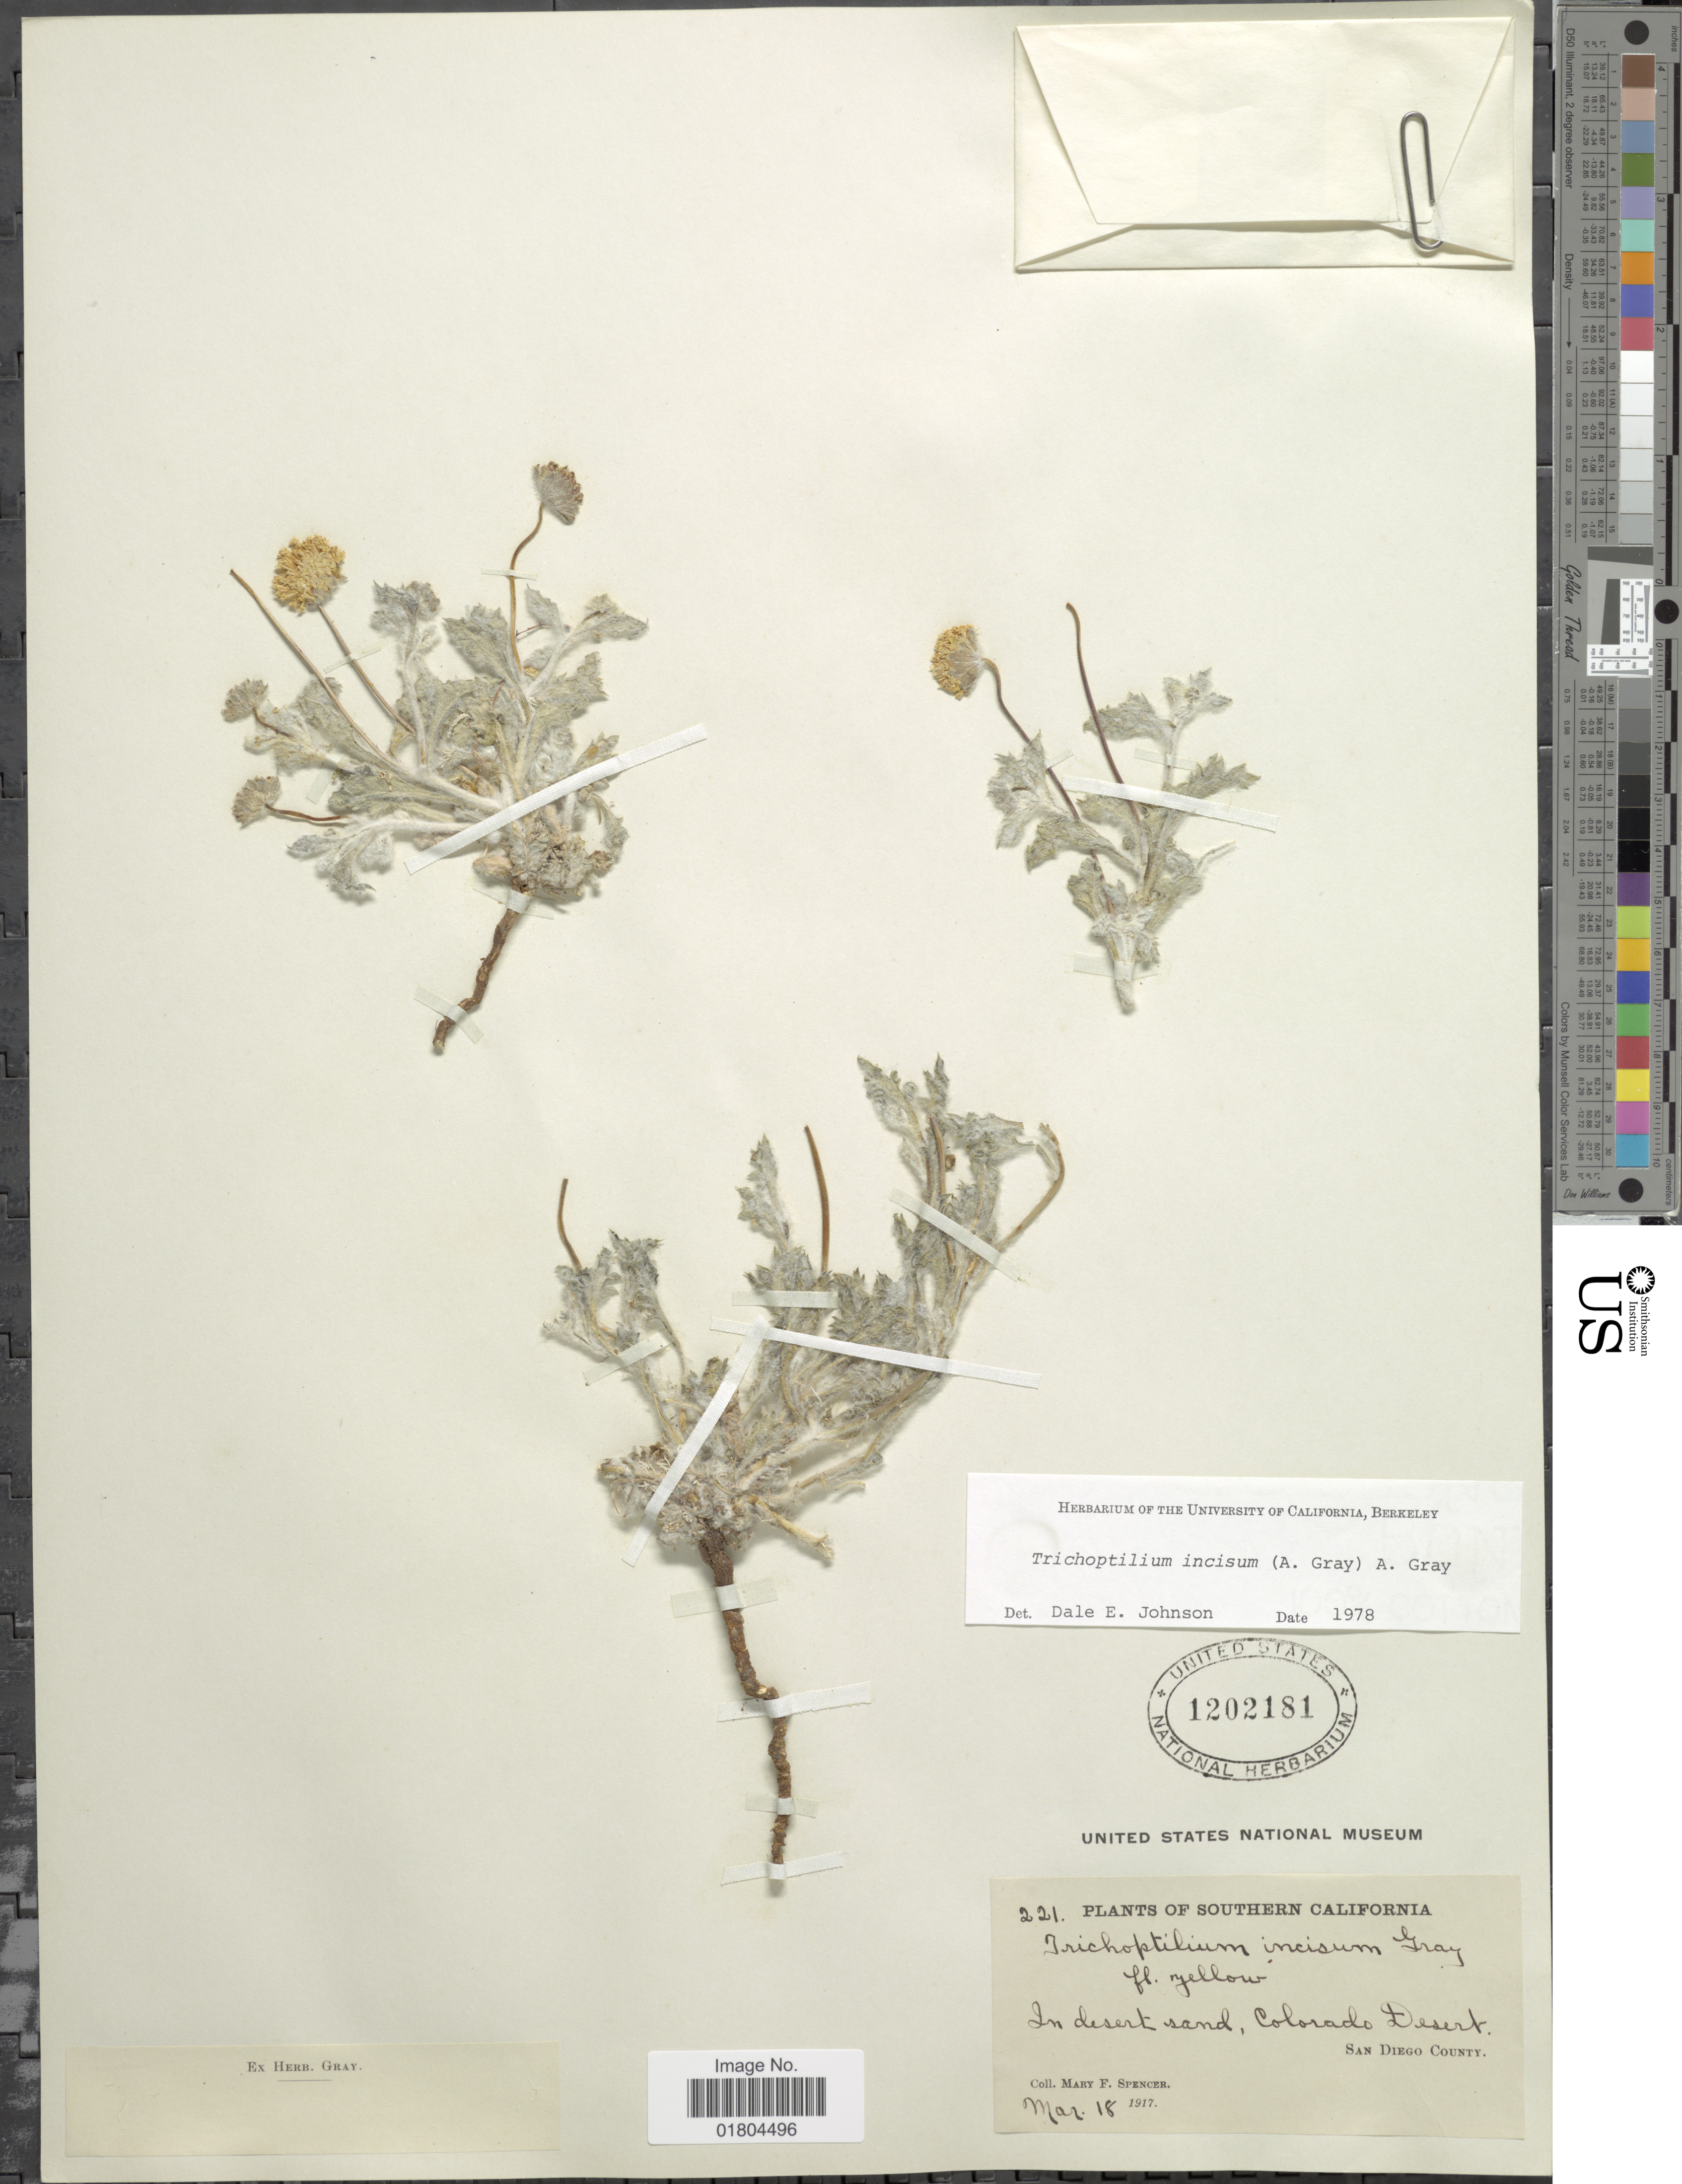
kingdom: Plantae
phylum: Tracheophyta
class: Magnoliopsida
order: Asterales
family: Asteraceae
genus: Trichoptilium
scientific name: Trichoptilium incisum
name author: (A. Gray) A. Gray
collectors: M. Spencer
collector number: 221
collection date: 1917-03-18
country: United States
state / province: California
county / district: San Diego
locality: Southern California, In desert sand, Colorado Desert, San Diego County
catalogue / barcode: US 1202181